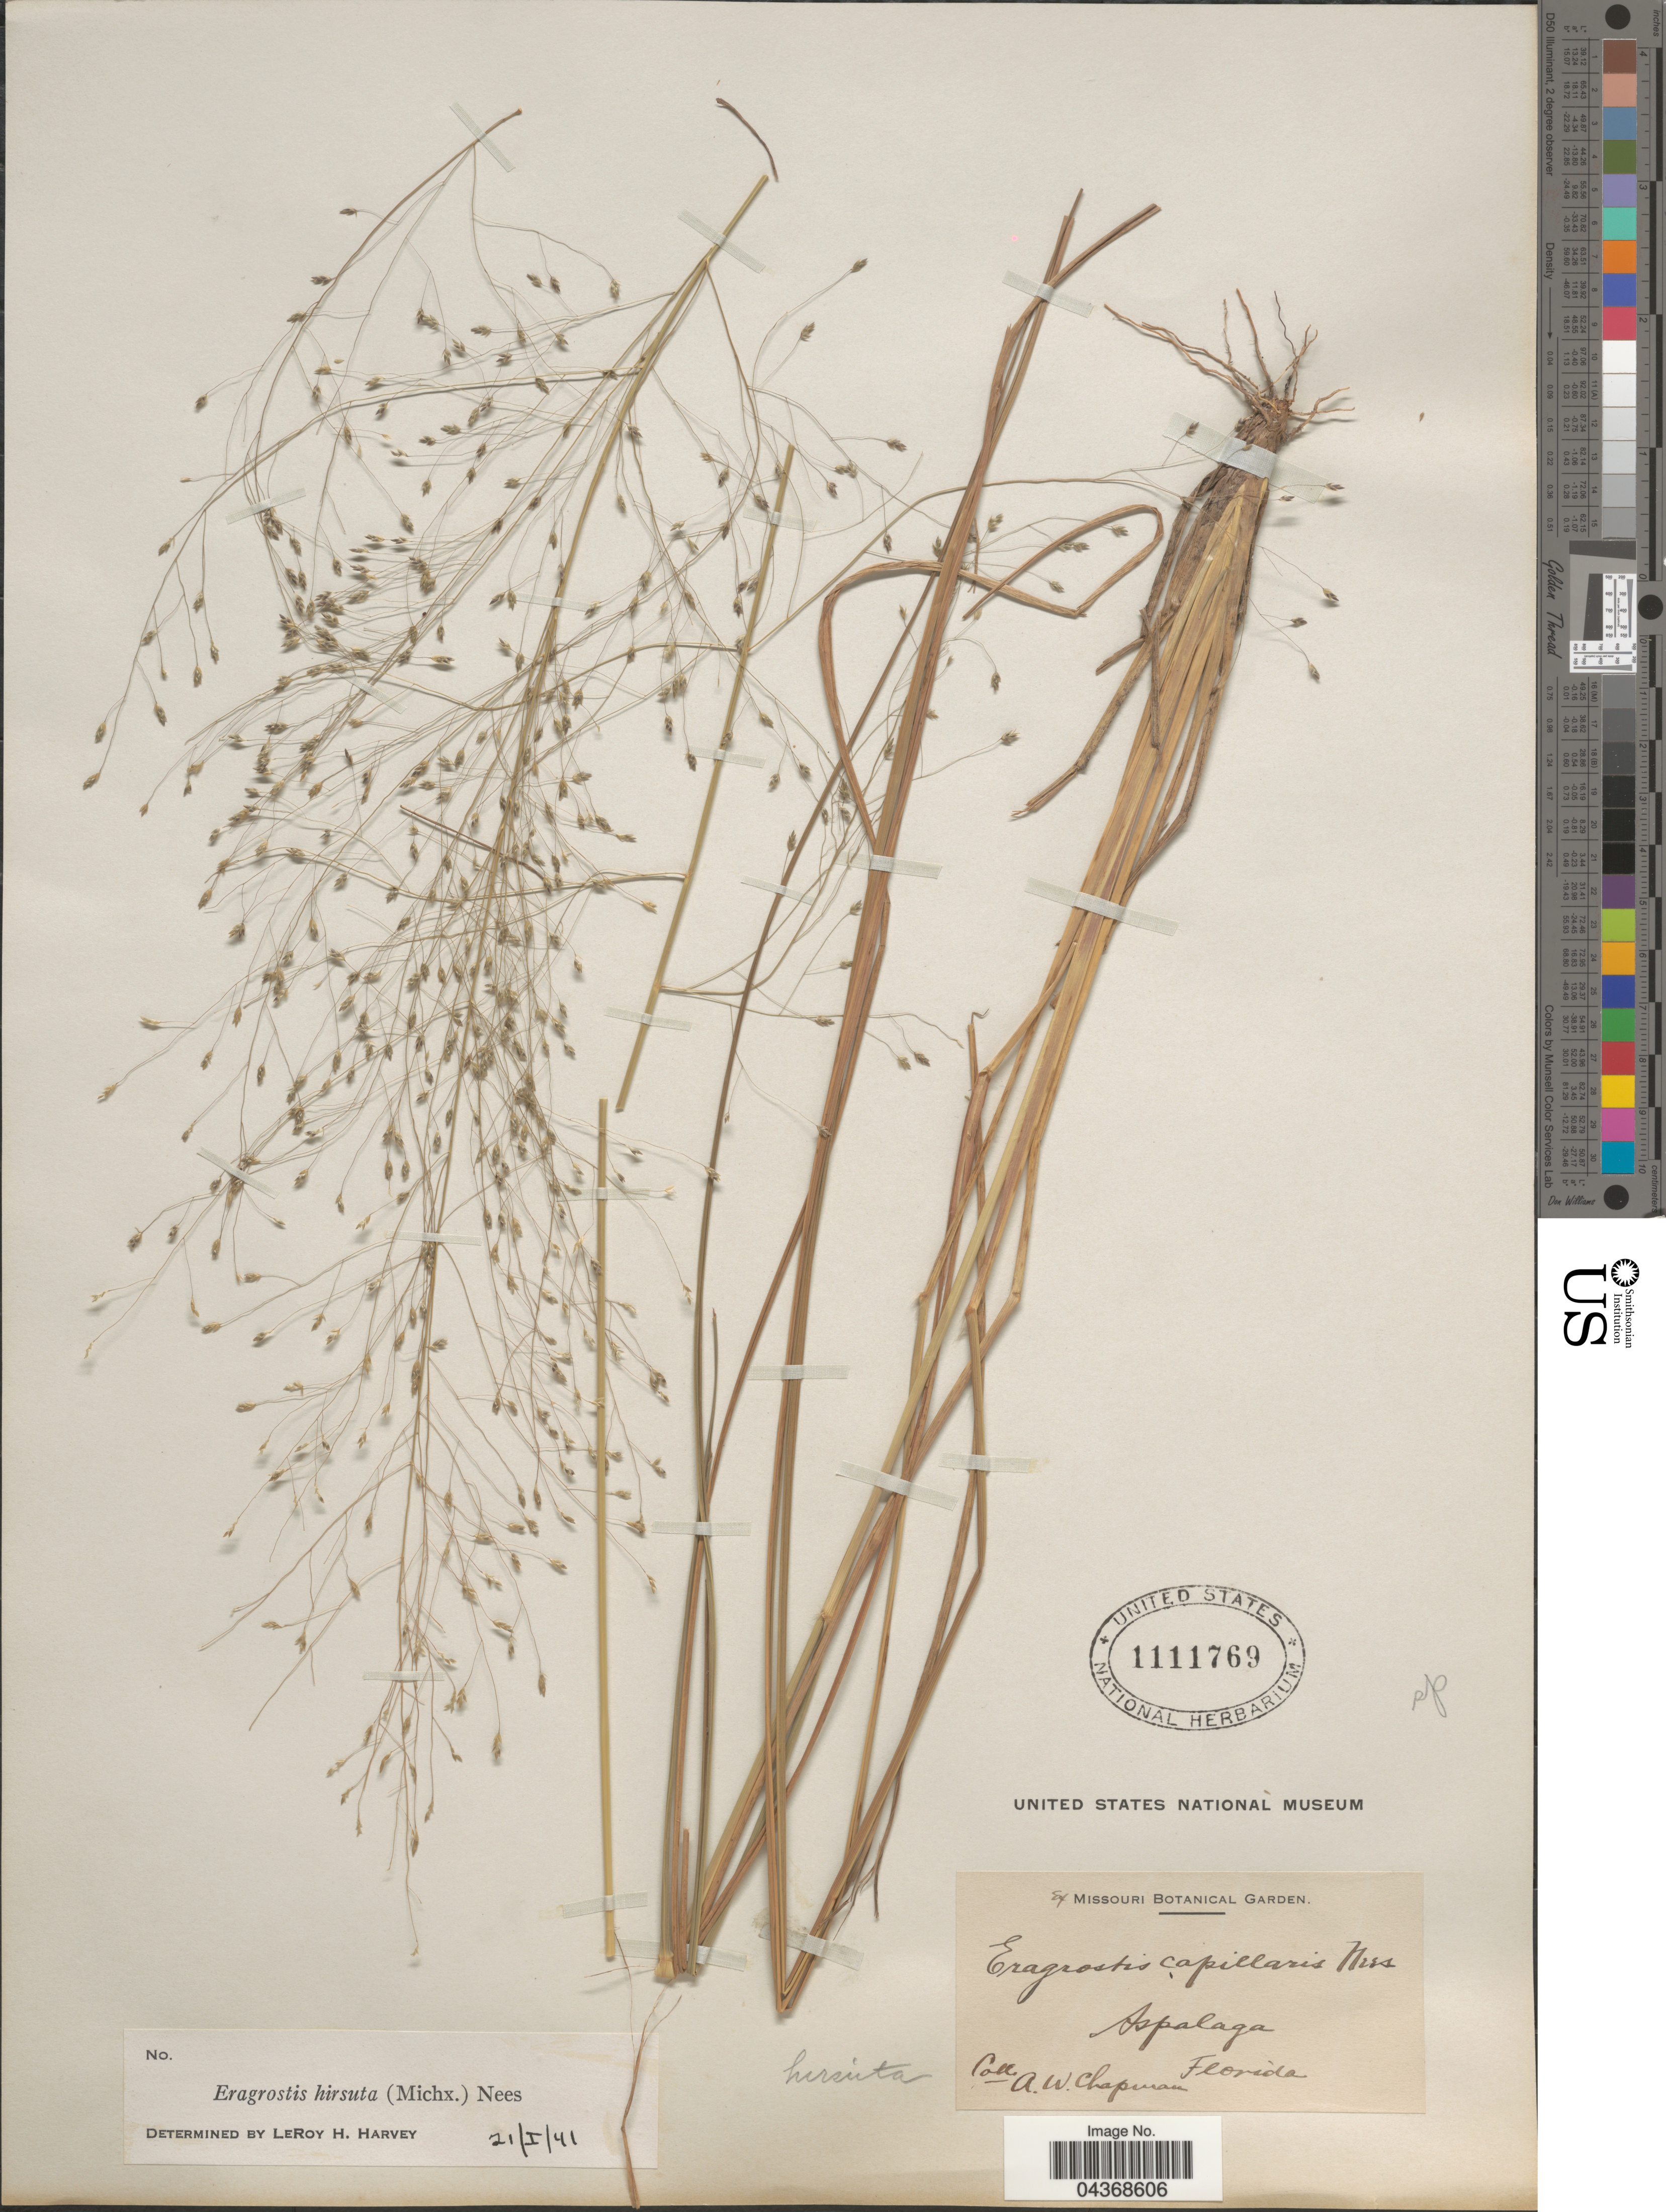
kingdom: Plantae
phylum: Tracheophyta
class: Liliopsida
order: Poales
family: Poaceae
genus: Eragrostis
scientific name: Eragrostis hirsuta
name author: (Michx.) Nees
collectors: A. W. Chapman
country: United States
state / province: Florida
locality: Aspalaga.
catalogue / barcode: US 1111769